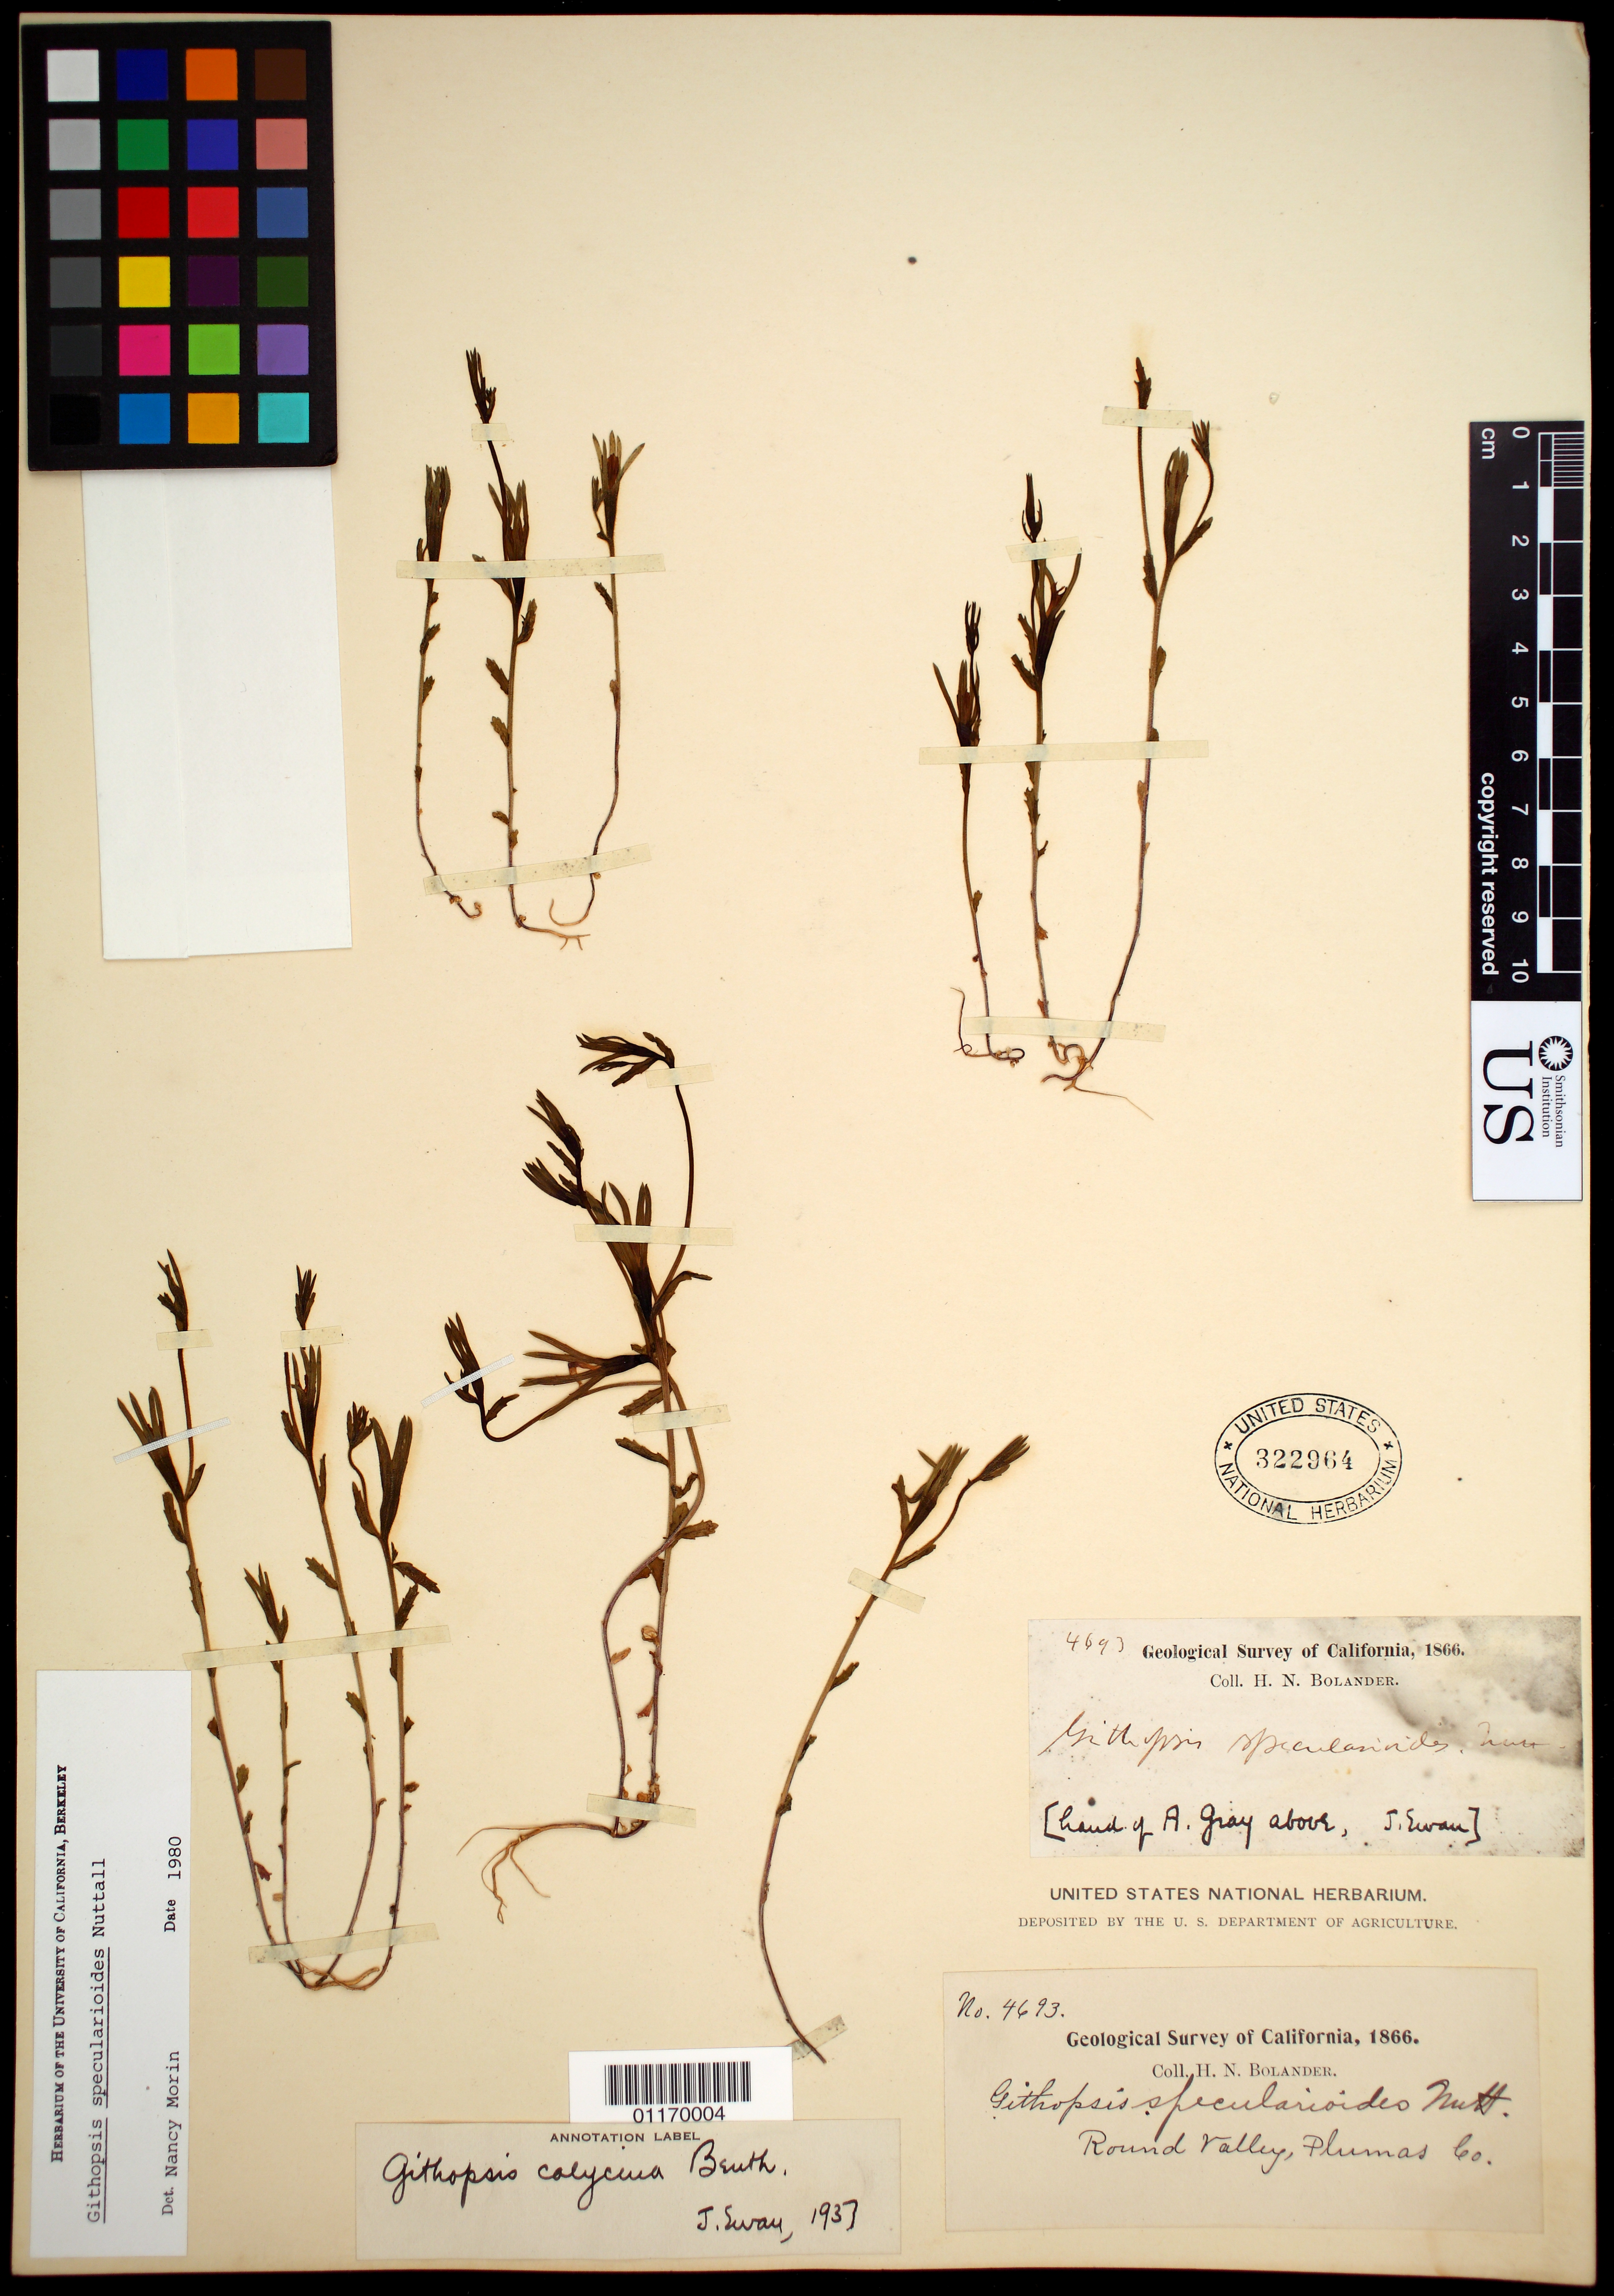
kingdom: Plantae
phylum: Tracheophyta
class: Magnoliopsida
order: Asterales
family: Campanulaceae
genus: Githopsis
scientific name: Githopsis specularioides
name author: Nutt.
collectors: H. Bolander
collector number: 4693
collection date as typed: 1866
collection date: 1866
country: United States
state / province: California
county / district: Plumas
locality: Round Valley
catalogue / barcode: US 322964